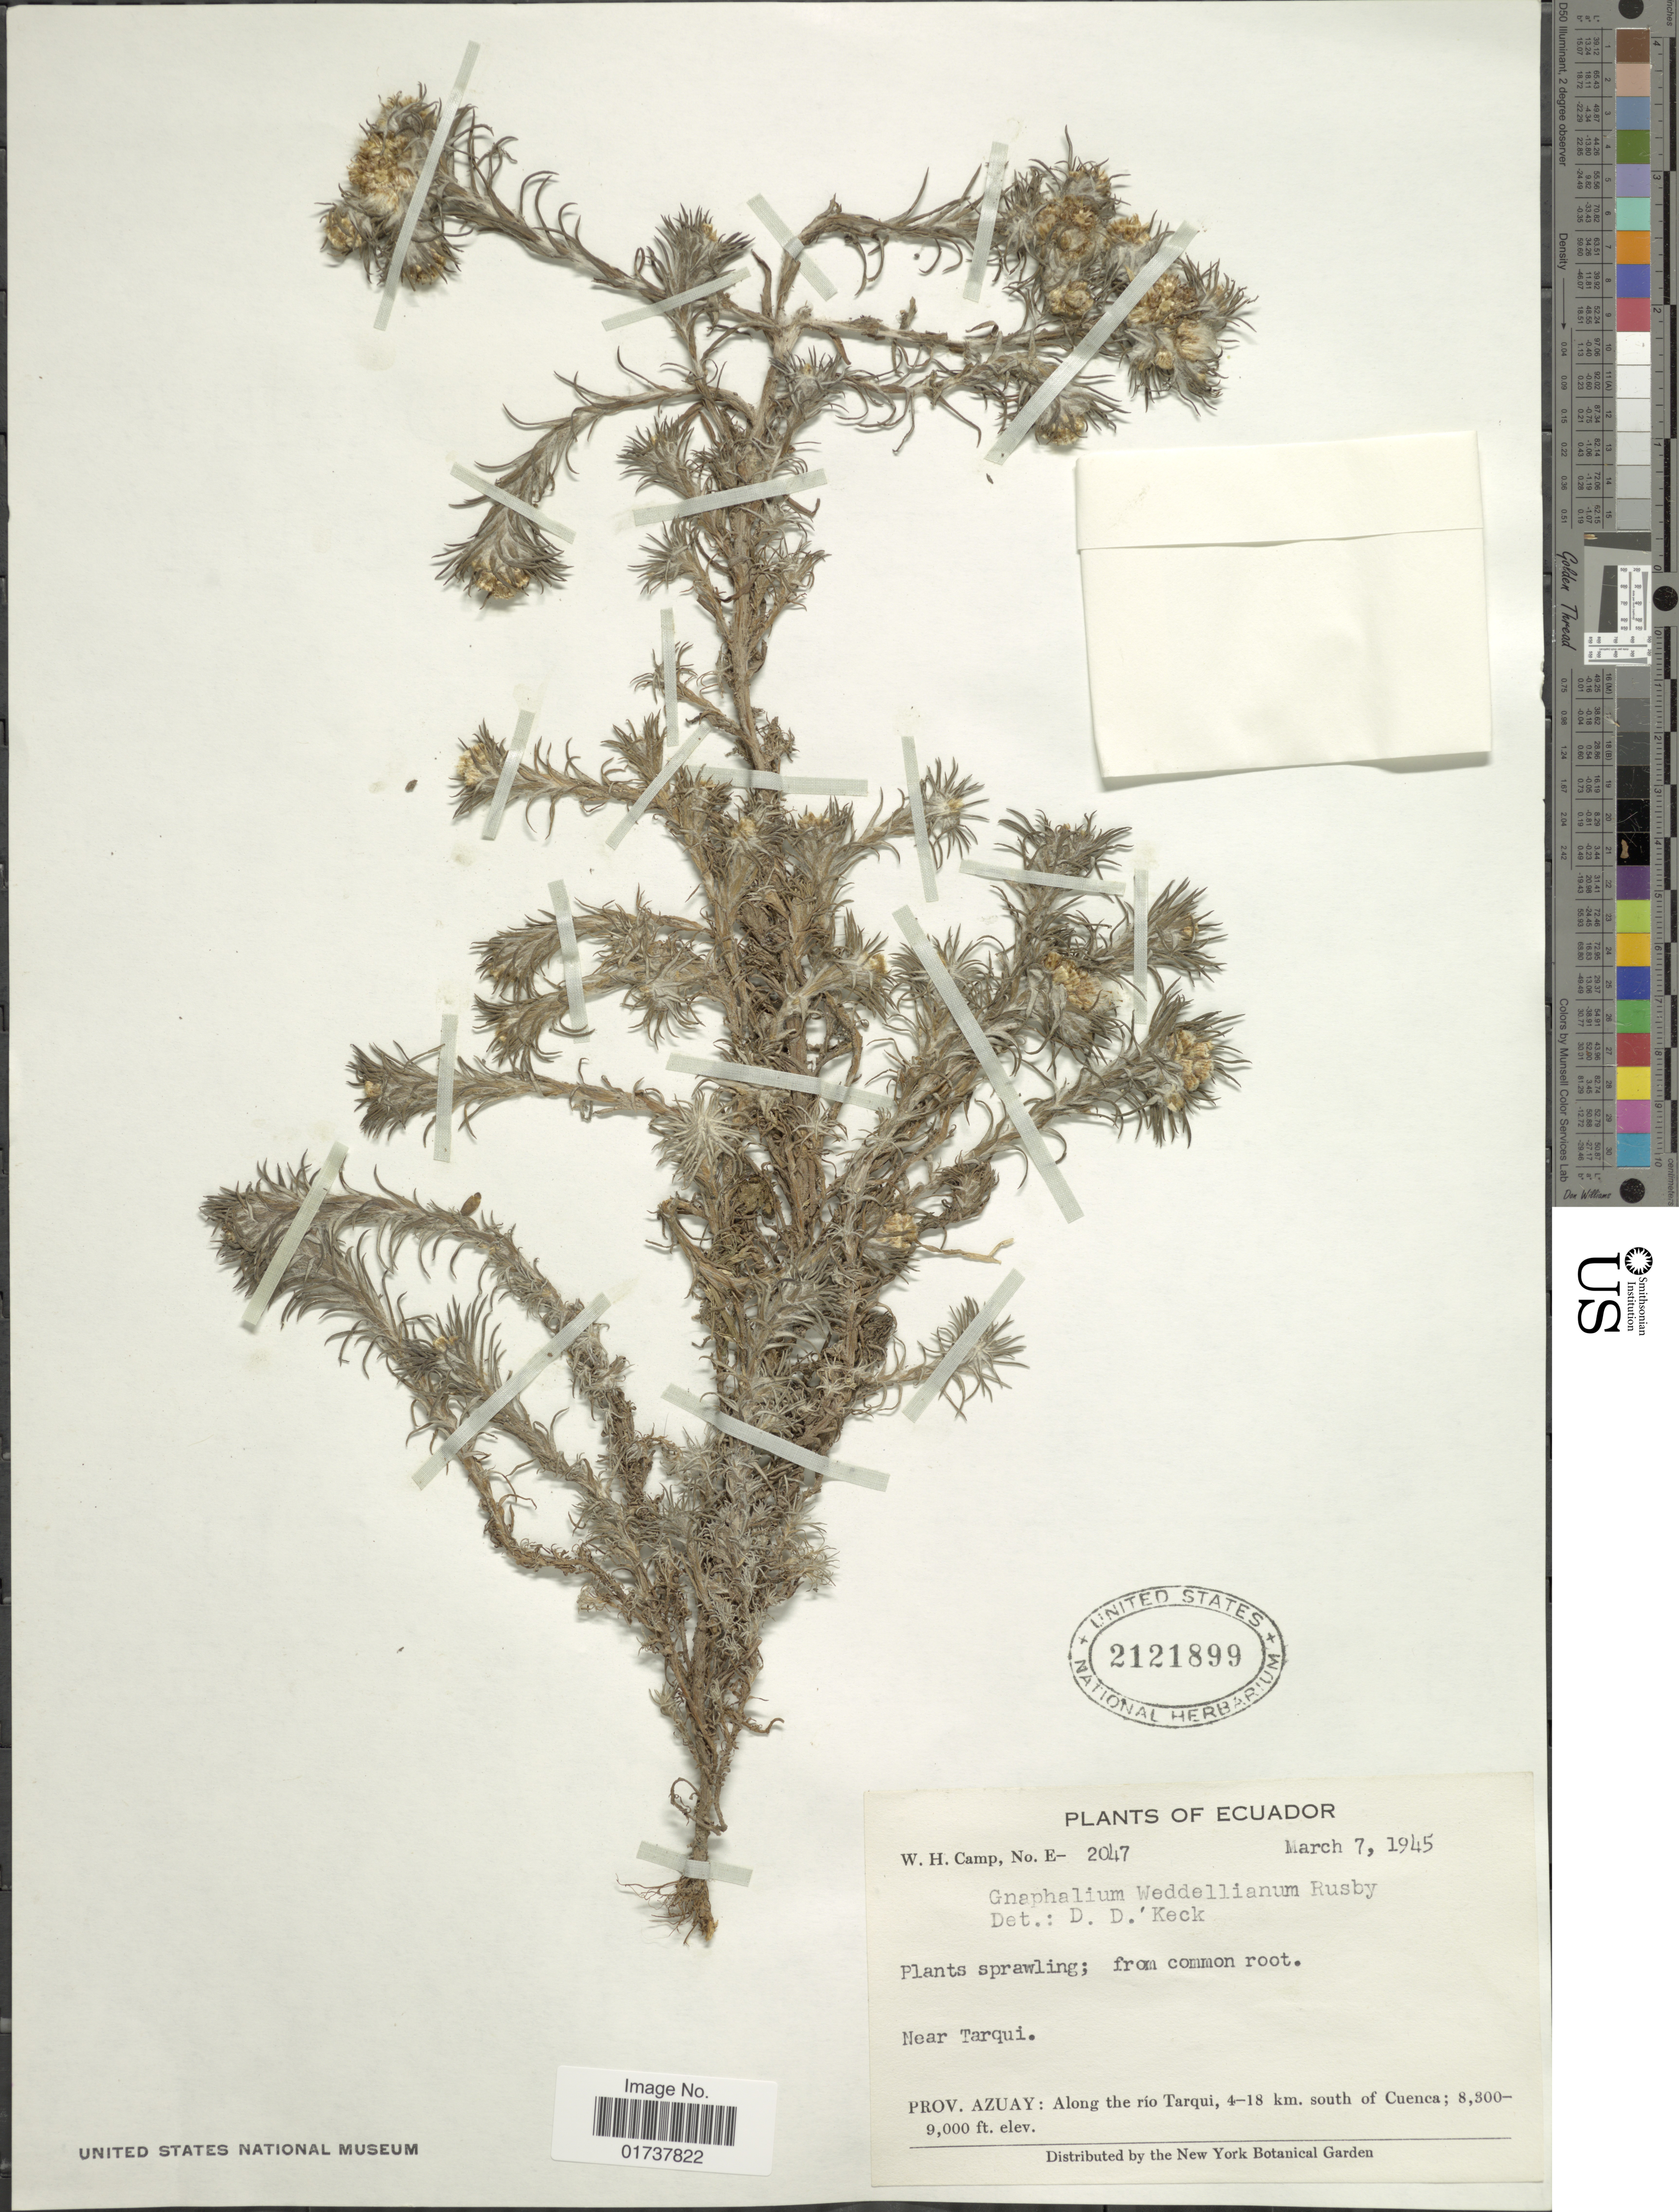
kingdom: Plantae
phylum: Tracheophyta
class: Magnoliopsida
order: Asterales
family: Asteraceae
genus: Stuckertiella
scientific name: Stuckertiella capitata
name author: (Wedd.) P. Beauv.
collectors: W. H. Camp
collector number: E-2047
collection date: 1945-03-07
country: Ecuador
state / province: Azuay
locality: Along the rio Tarqui.4-18 km. south of Cuenca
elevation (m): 2530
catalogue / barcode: US 2121899